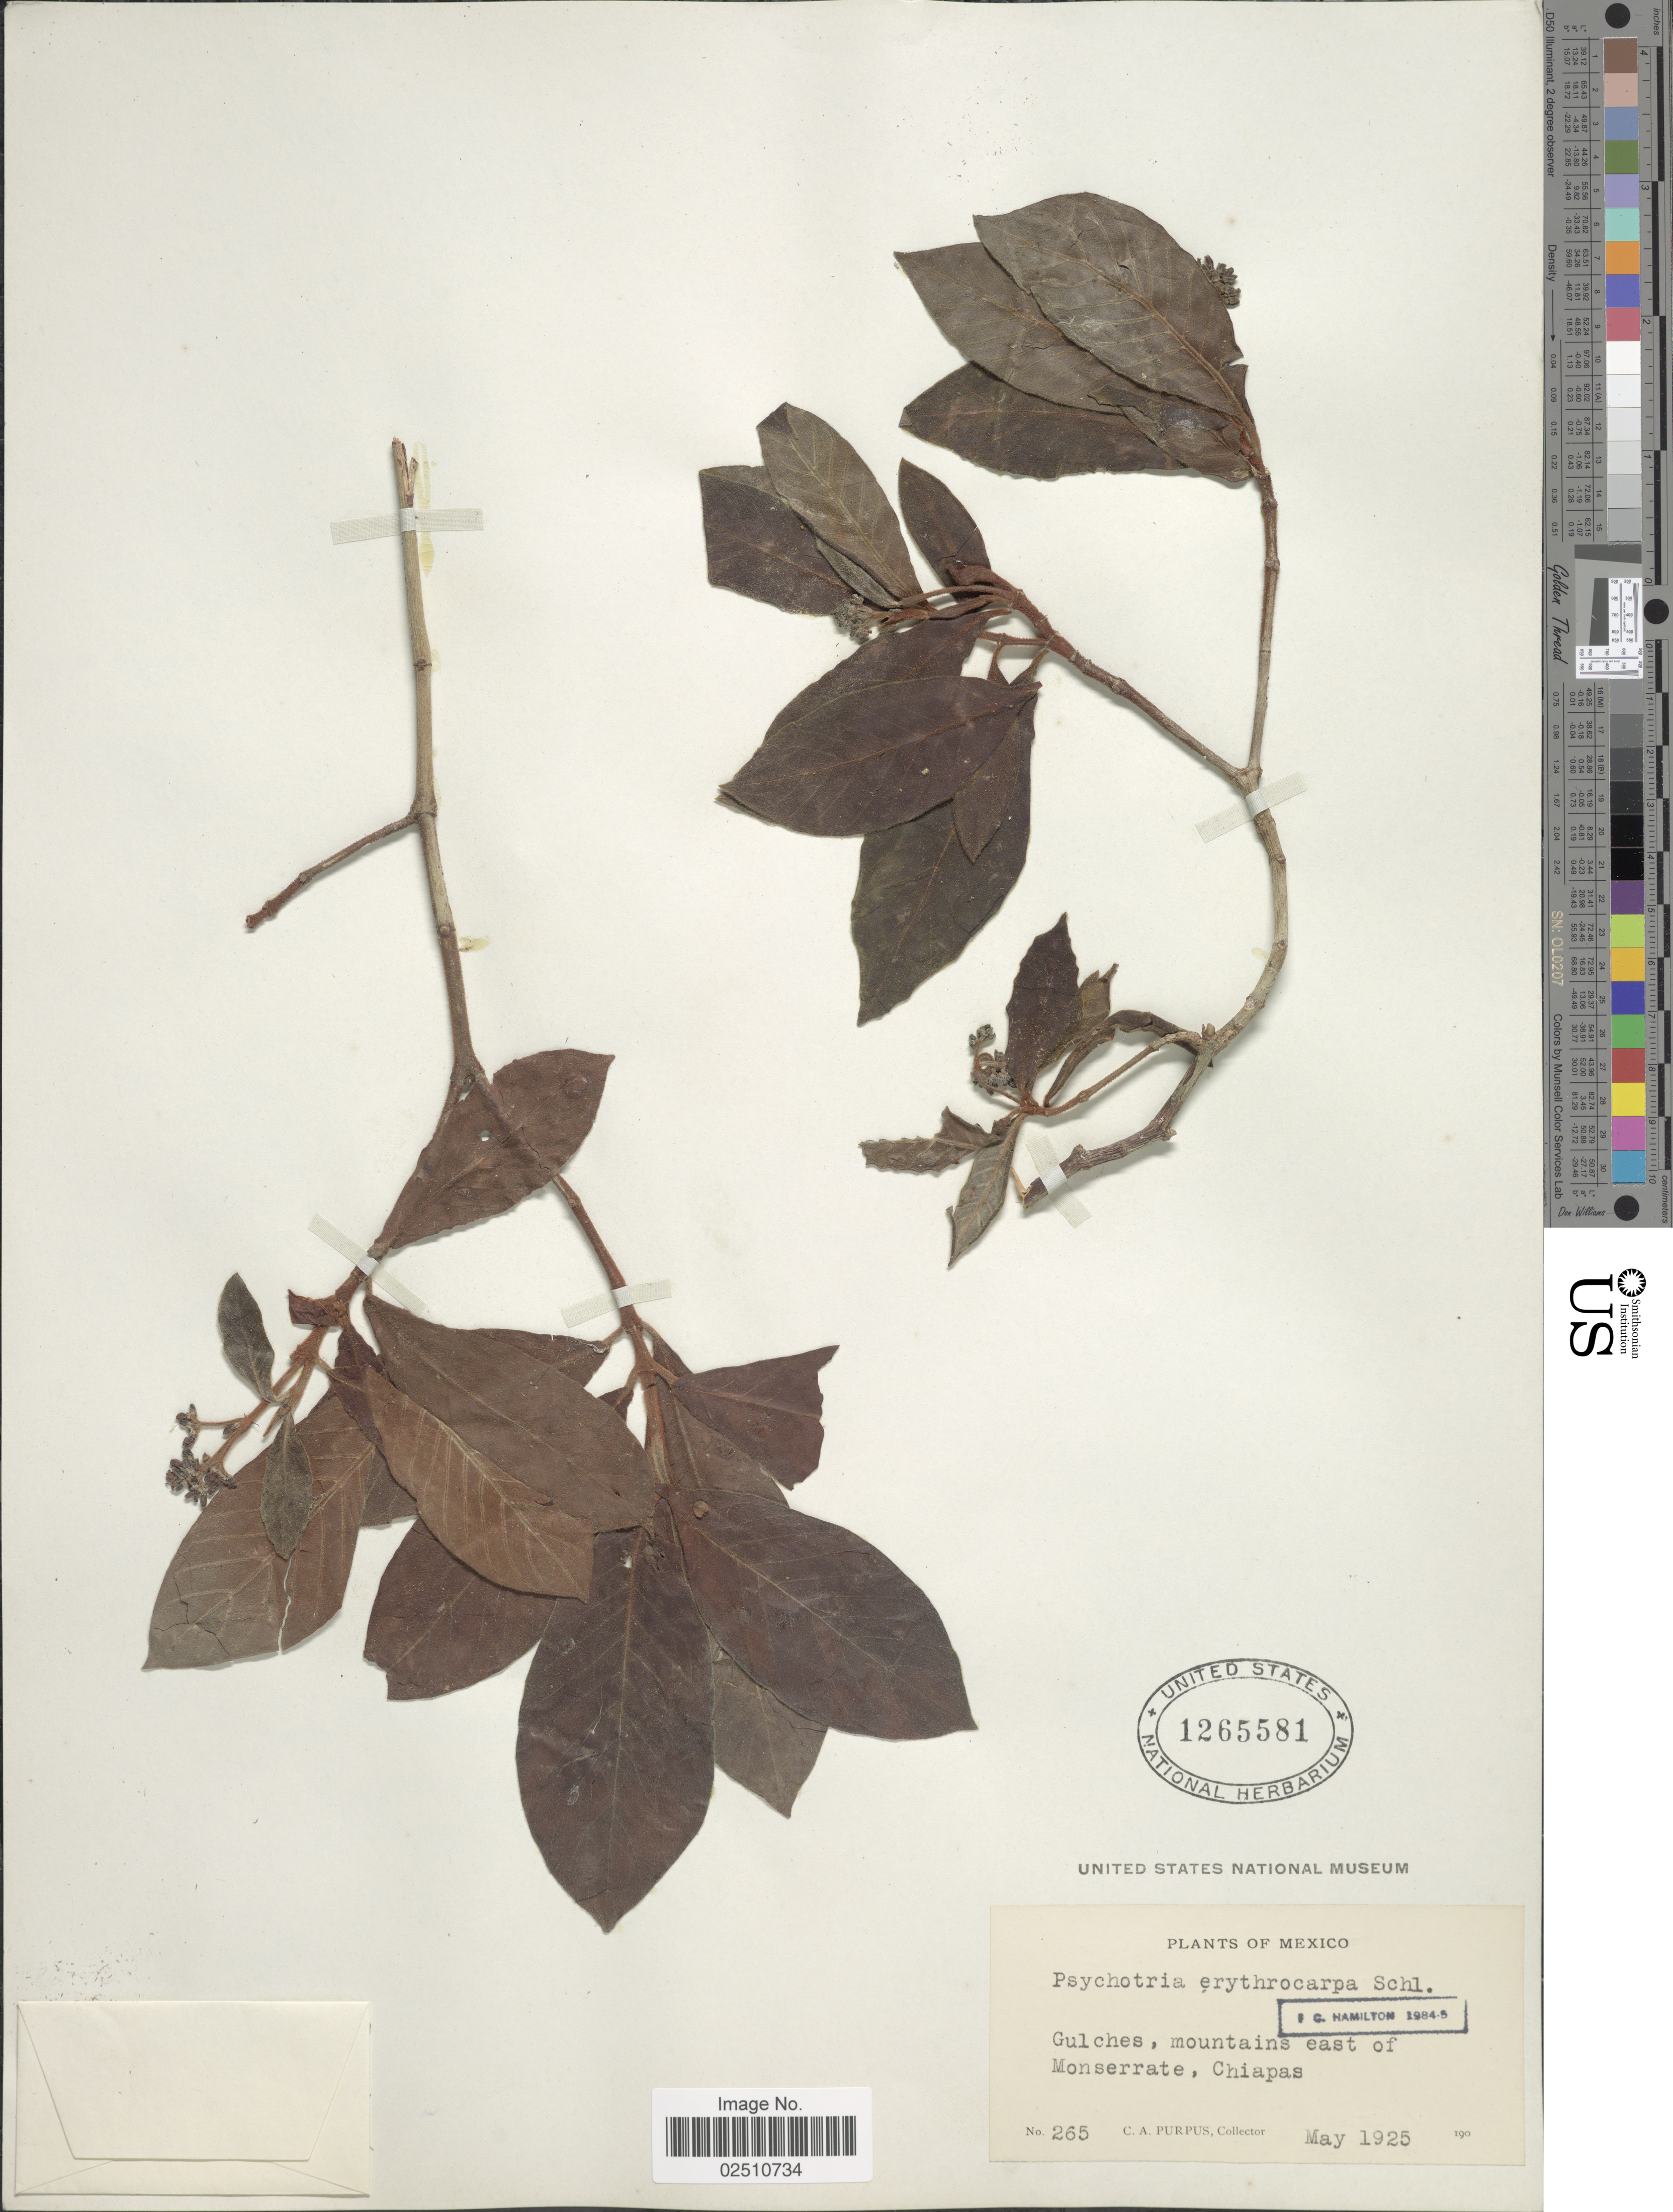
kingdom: Plantae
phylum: Tracheophyta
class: Magnoliopsida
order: Gentianales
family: Rubiaceae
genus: Psychotria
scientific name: Psychotria erythrocarpa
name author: Schltdl.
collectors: C. A. Purpus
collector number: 265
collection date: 1925-05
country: Mexico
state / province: Chiapas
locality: Gulches, mountains east of Monserrate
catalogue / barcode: US 1265581